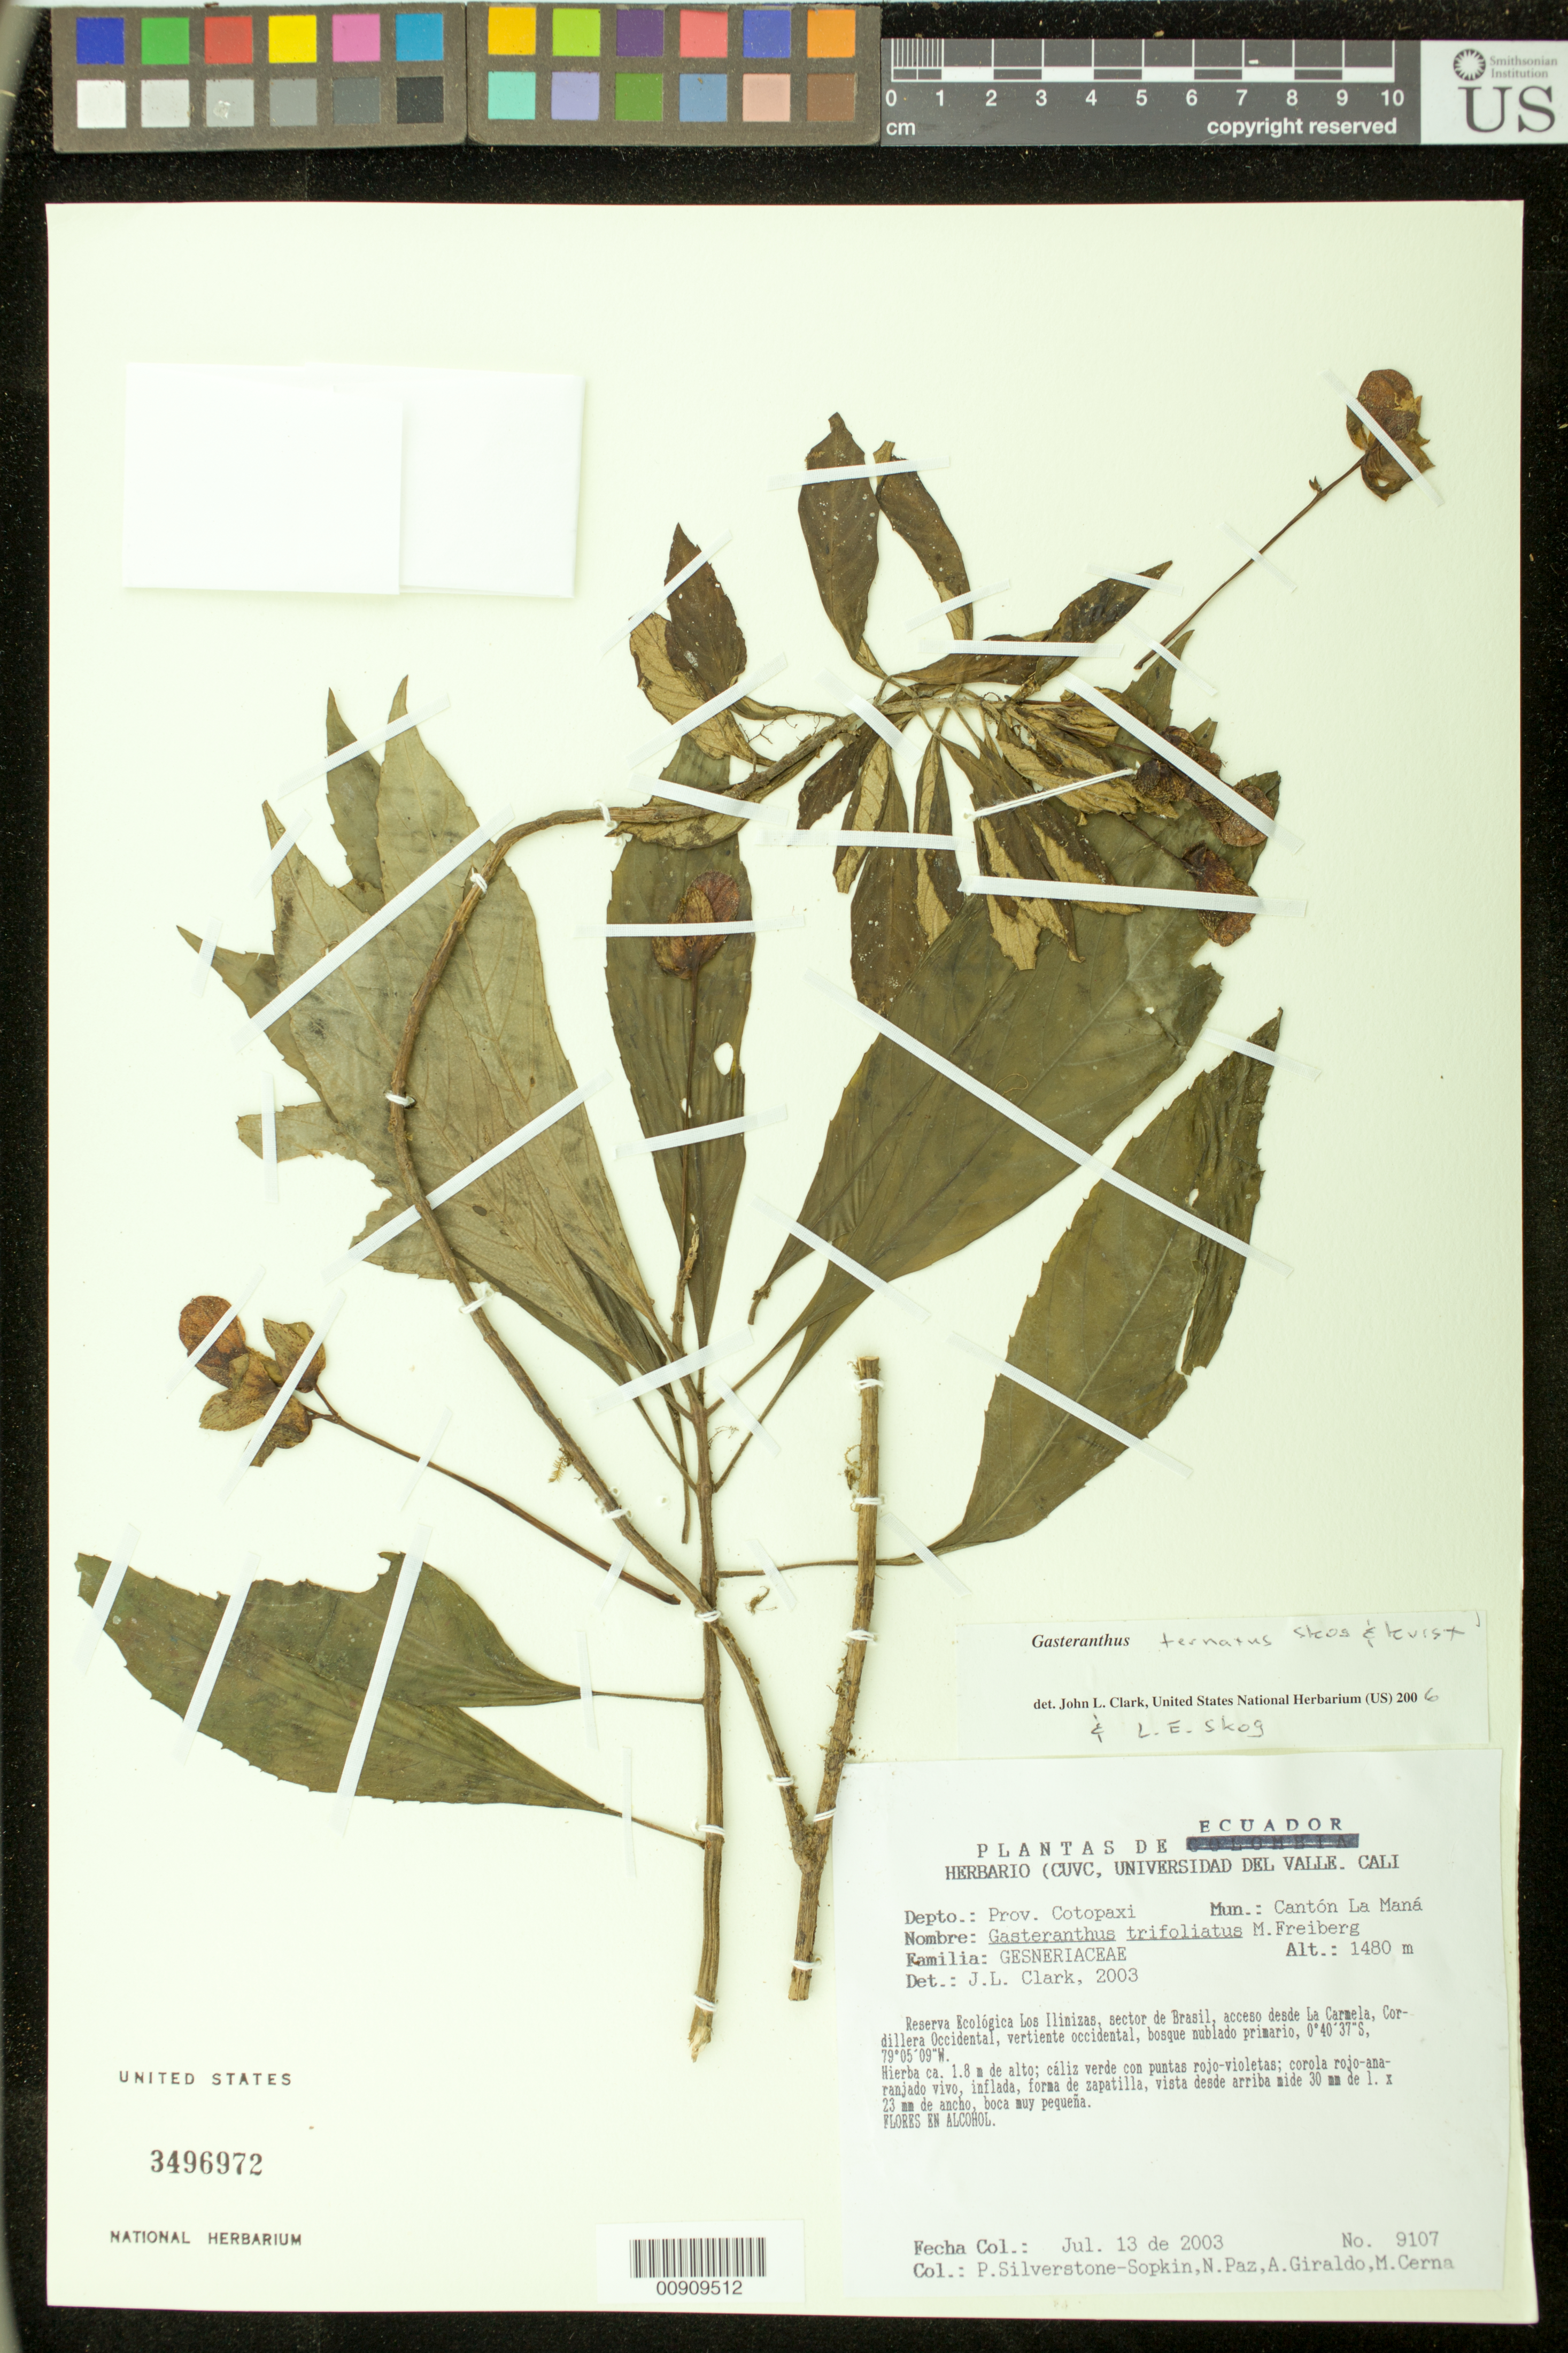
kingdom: Plantae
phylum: Tracheophyta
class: Magnoliopsida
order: Lamiales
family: Gesneriaceae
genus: Gasteranthus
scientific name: Gasteranthus ternatus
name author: L.E. Skog & L.P. Kvist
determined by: Clark, J. L.; Skog, Laurence E.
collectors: P. A. Silverstone-Sopkin, N. Paz, A. Giraldo & M. Cerna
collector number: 9107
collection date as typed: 13 Jul 2003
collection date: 2003-07-13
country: Ecuador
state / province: Cotopaxi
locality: Cantón La Maná. Reserva Ecológica Los Ilinizas, sector de Brasil, acceso desde La Carmela, Cordillera Occidental, vertiente occidental.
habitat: Bosque nublado primario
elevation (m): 1480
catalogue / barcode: US 3496972